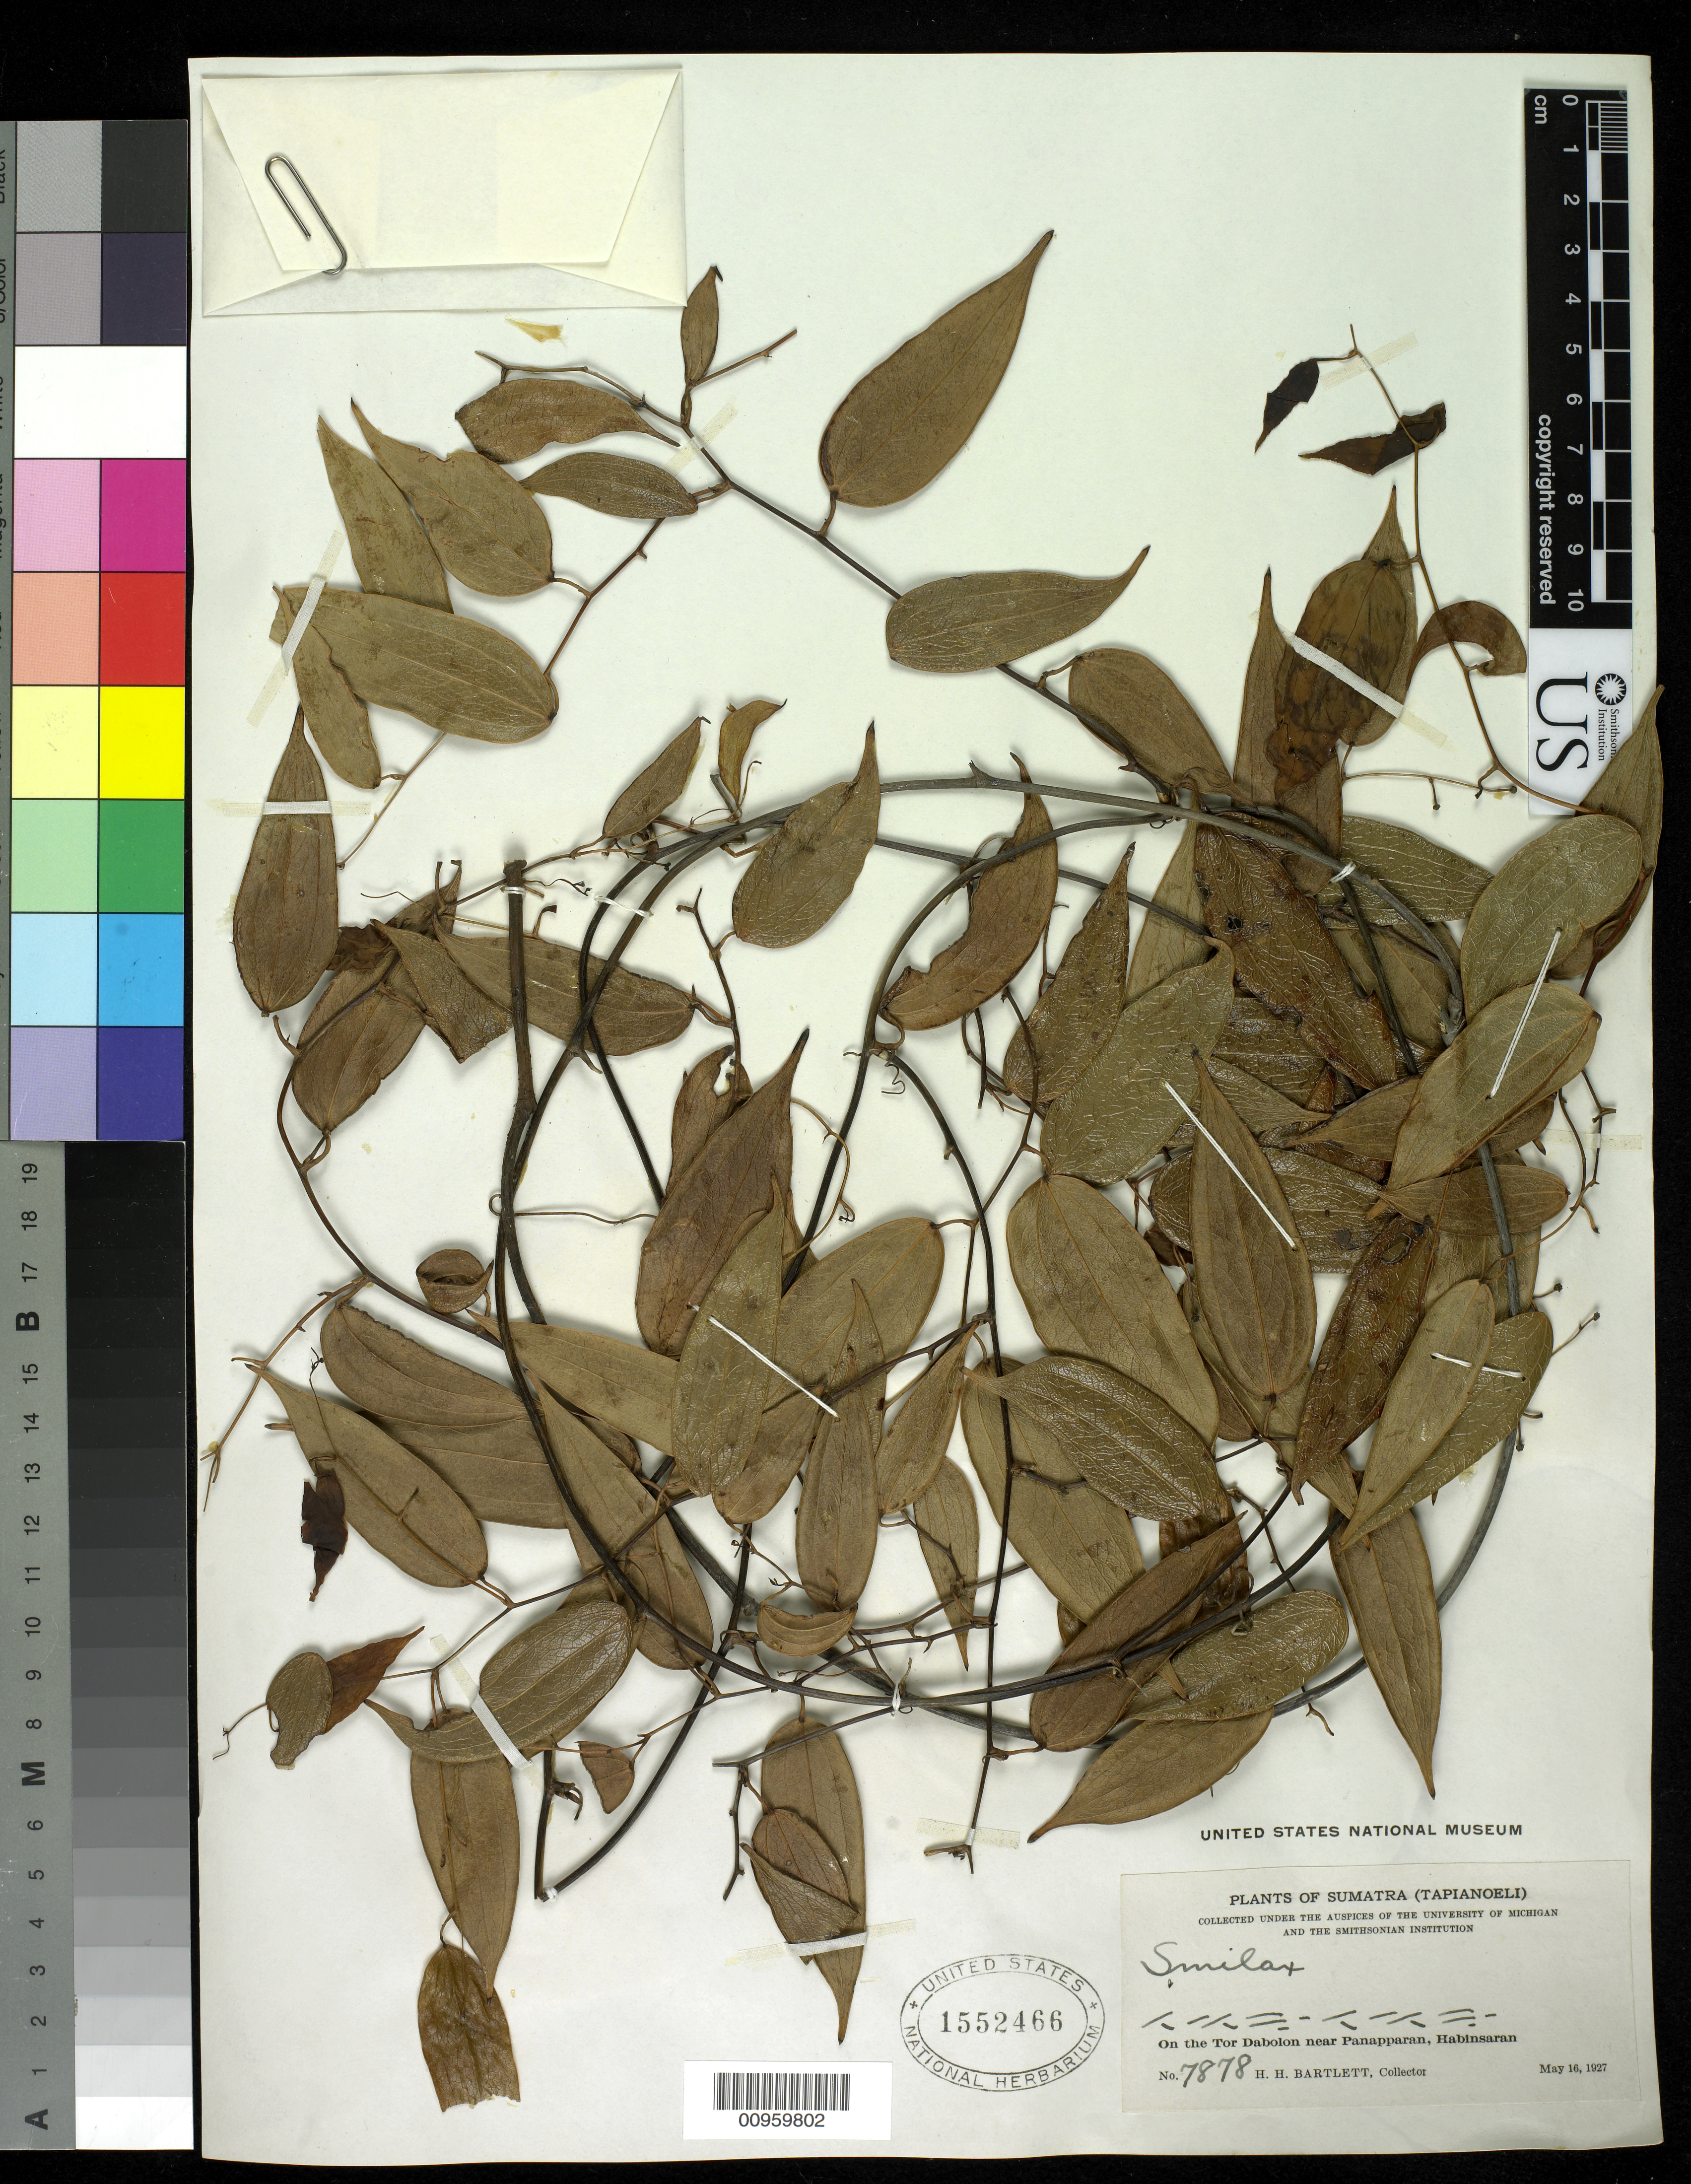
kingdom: Plantae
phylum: Tracheophyta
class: Liliopsida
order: Liliales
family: Smilacaceae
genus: Smilax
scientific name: Smilax sp.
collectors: H. H. Bartlett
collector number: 7878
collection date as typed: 16 May 1927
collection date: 1927-05-16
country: Indonesia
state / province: Sumatra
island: Sumatra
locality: On the Tor Dabolon near Panapparan, Habinsaran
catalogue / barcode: US 1552466